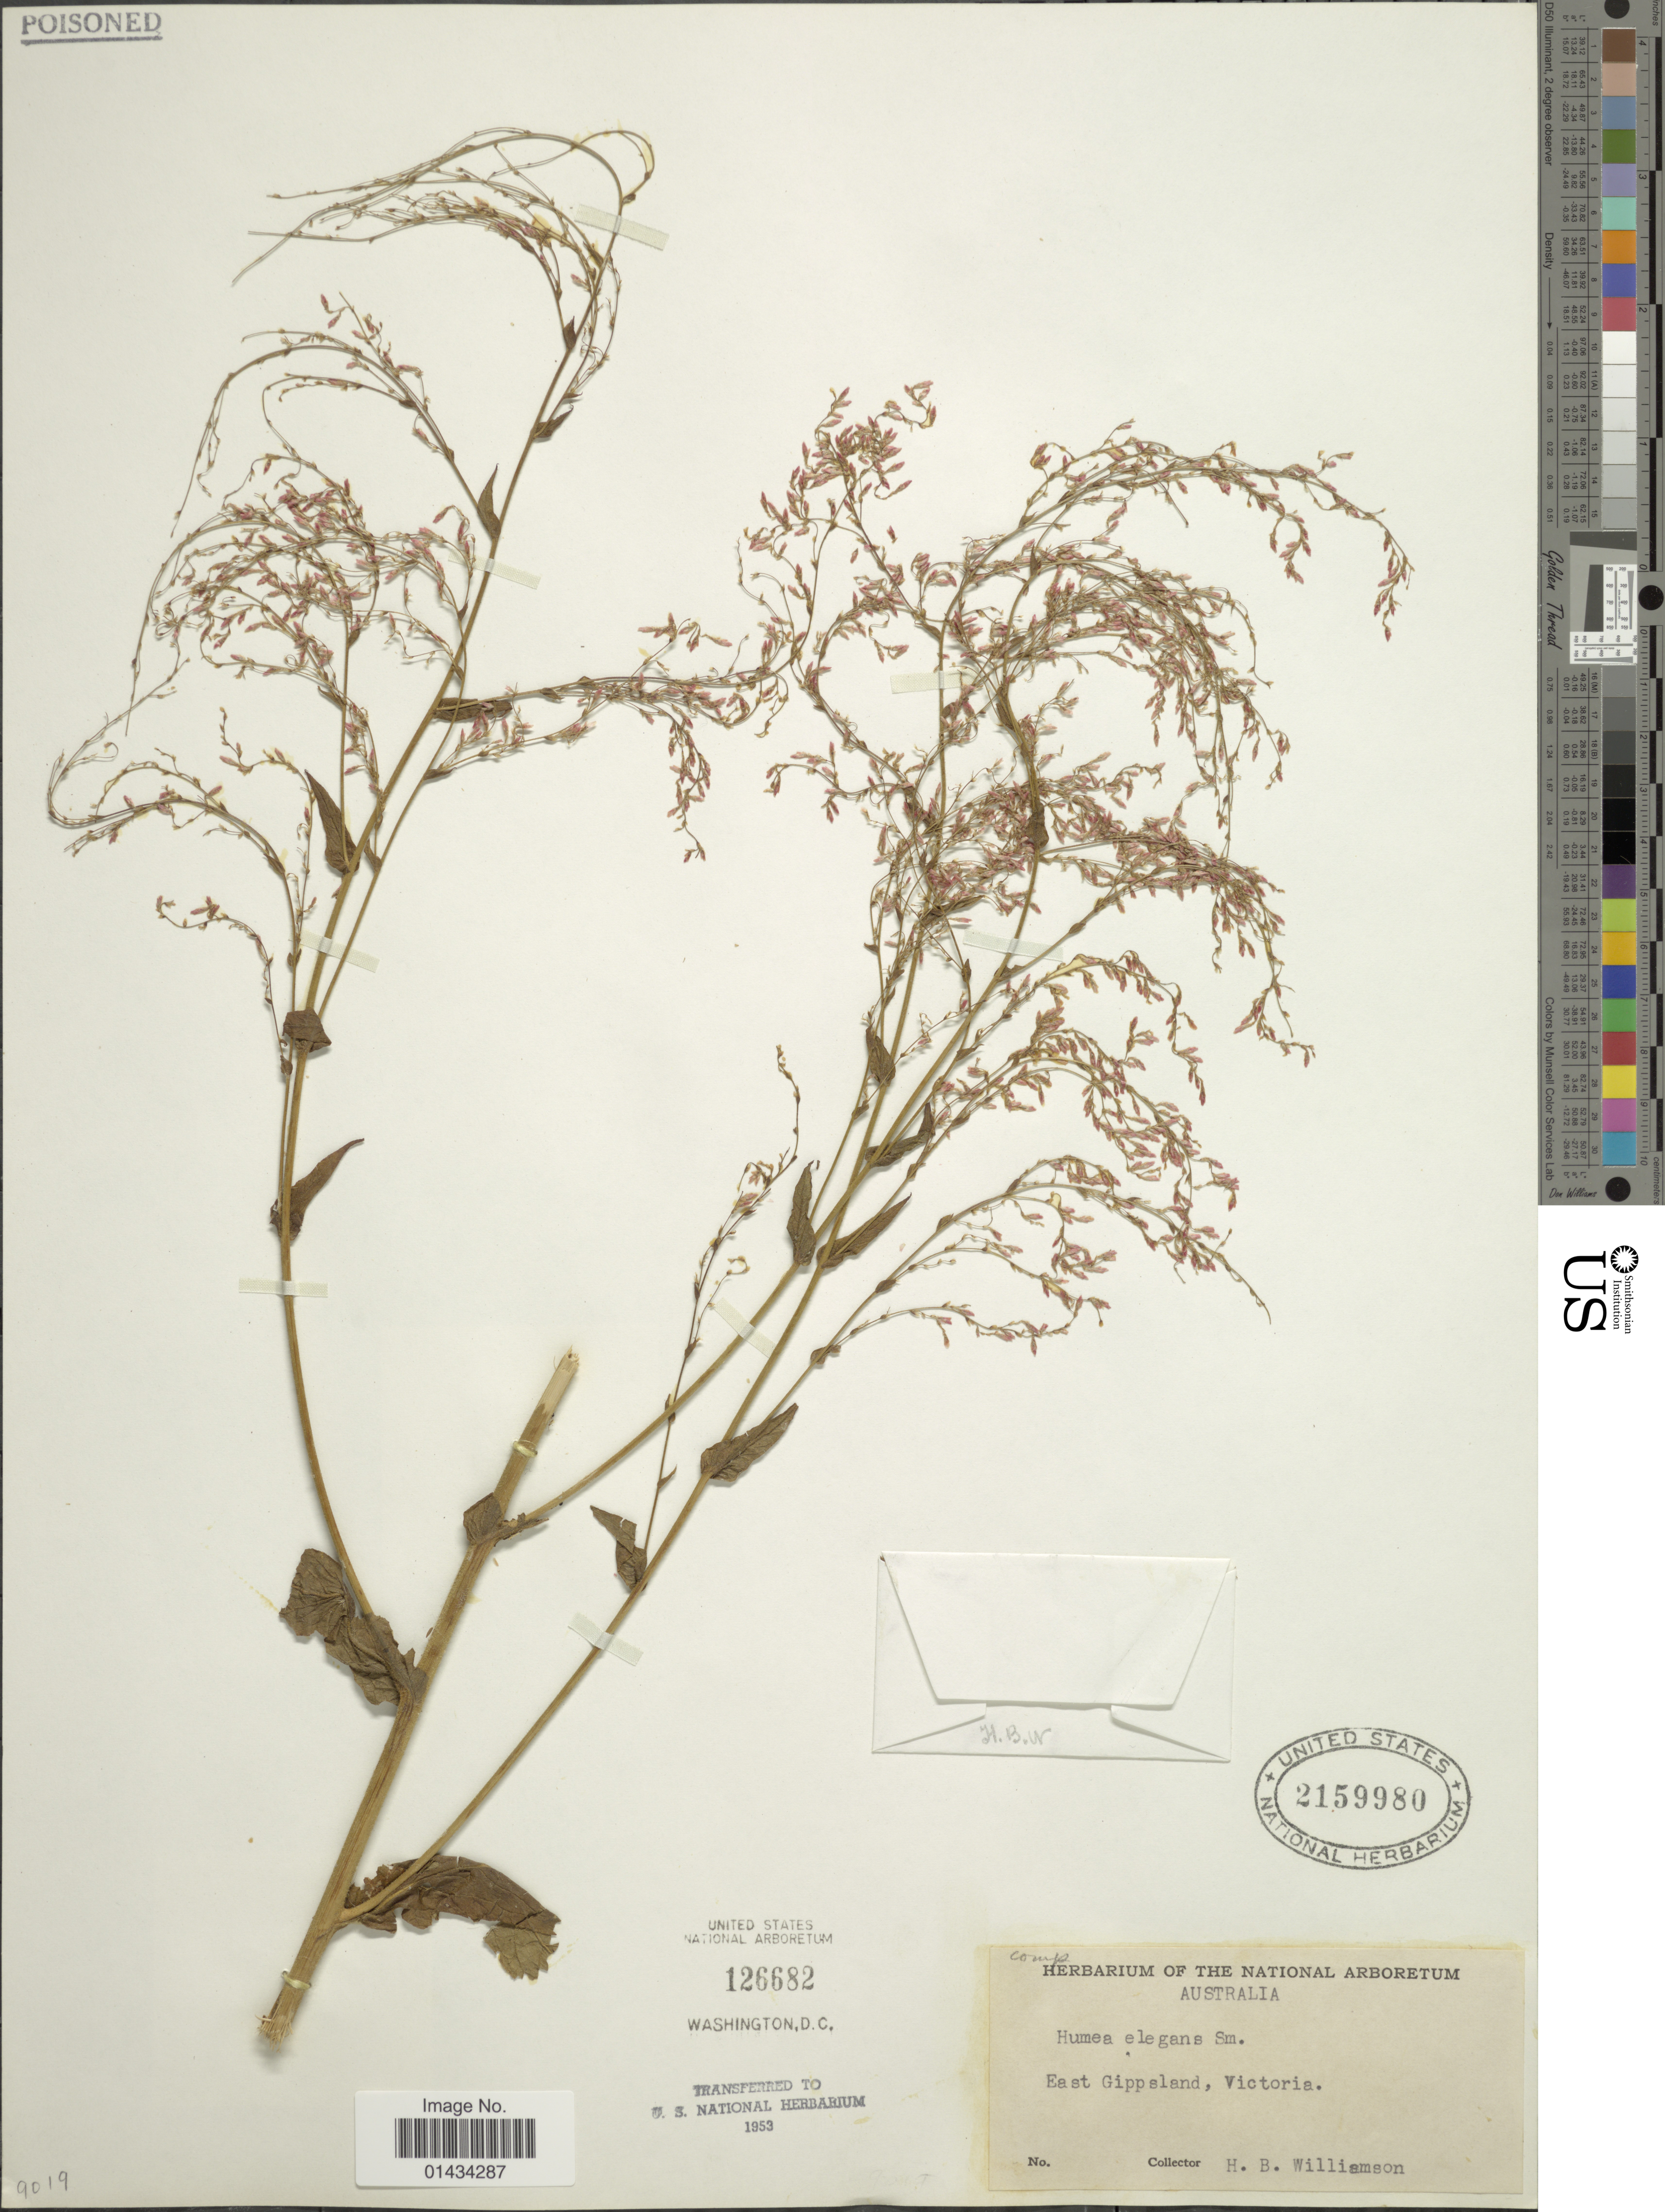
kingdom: Plantae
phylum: Tracheophyta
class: Magnoliopsida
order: Asterales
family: Asteraceae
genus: Humea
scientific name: Humea elegans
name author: Sm.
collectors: H. Williamson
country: Australia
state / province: Victoria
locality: East Gippsland, Victoria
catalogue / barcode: US 2159980